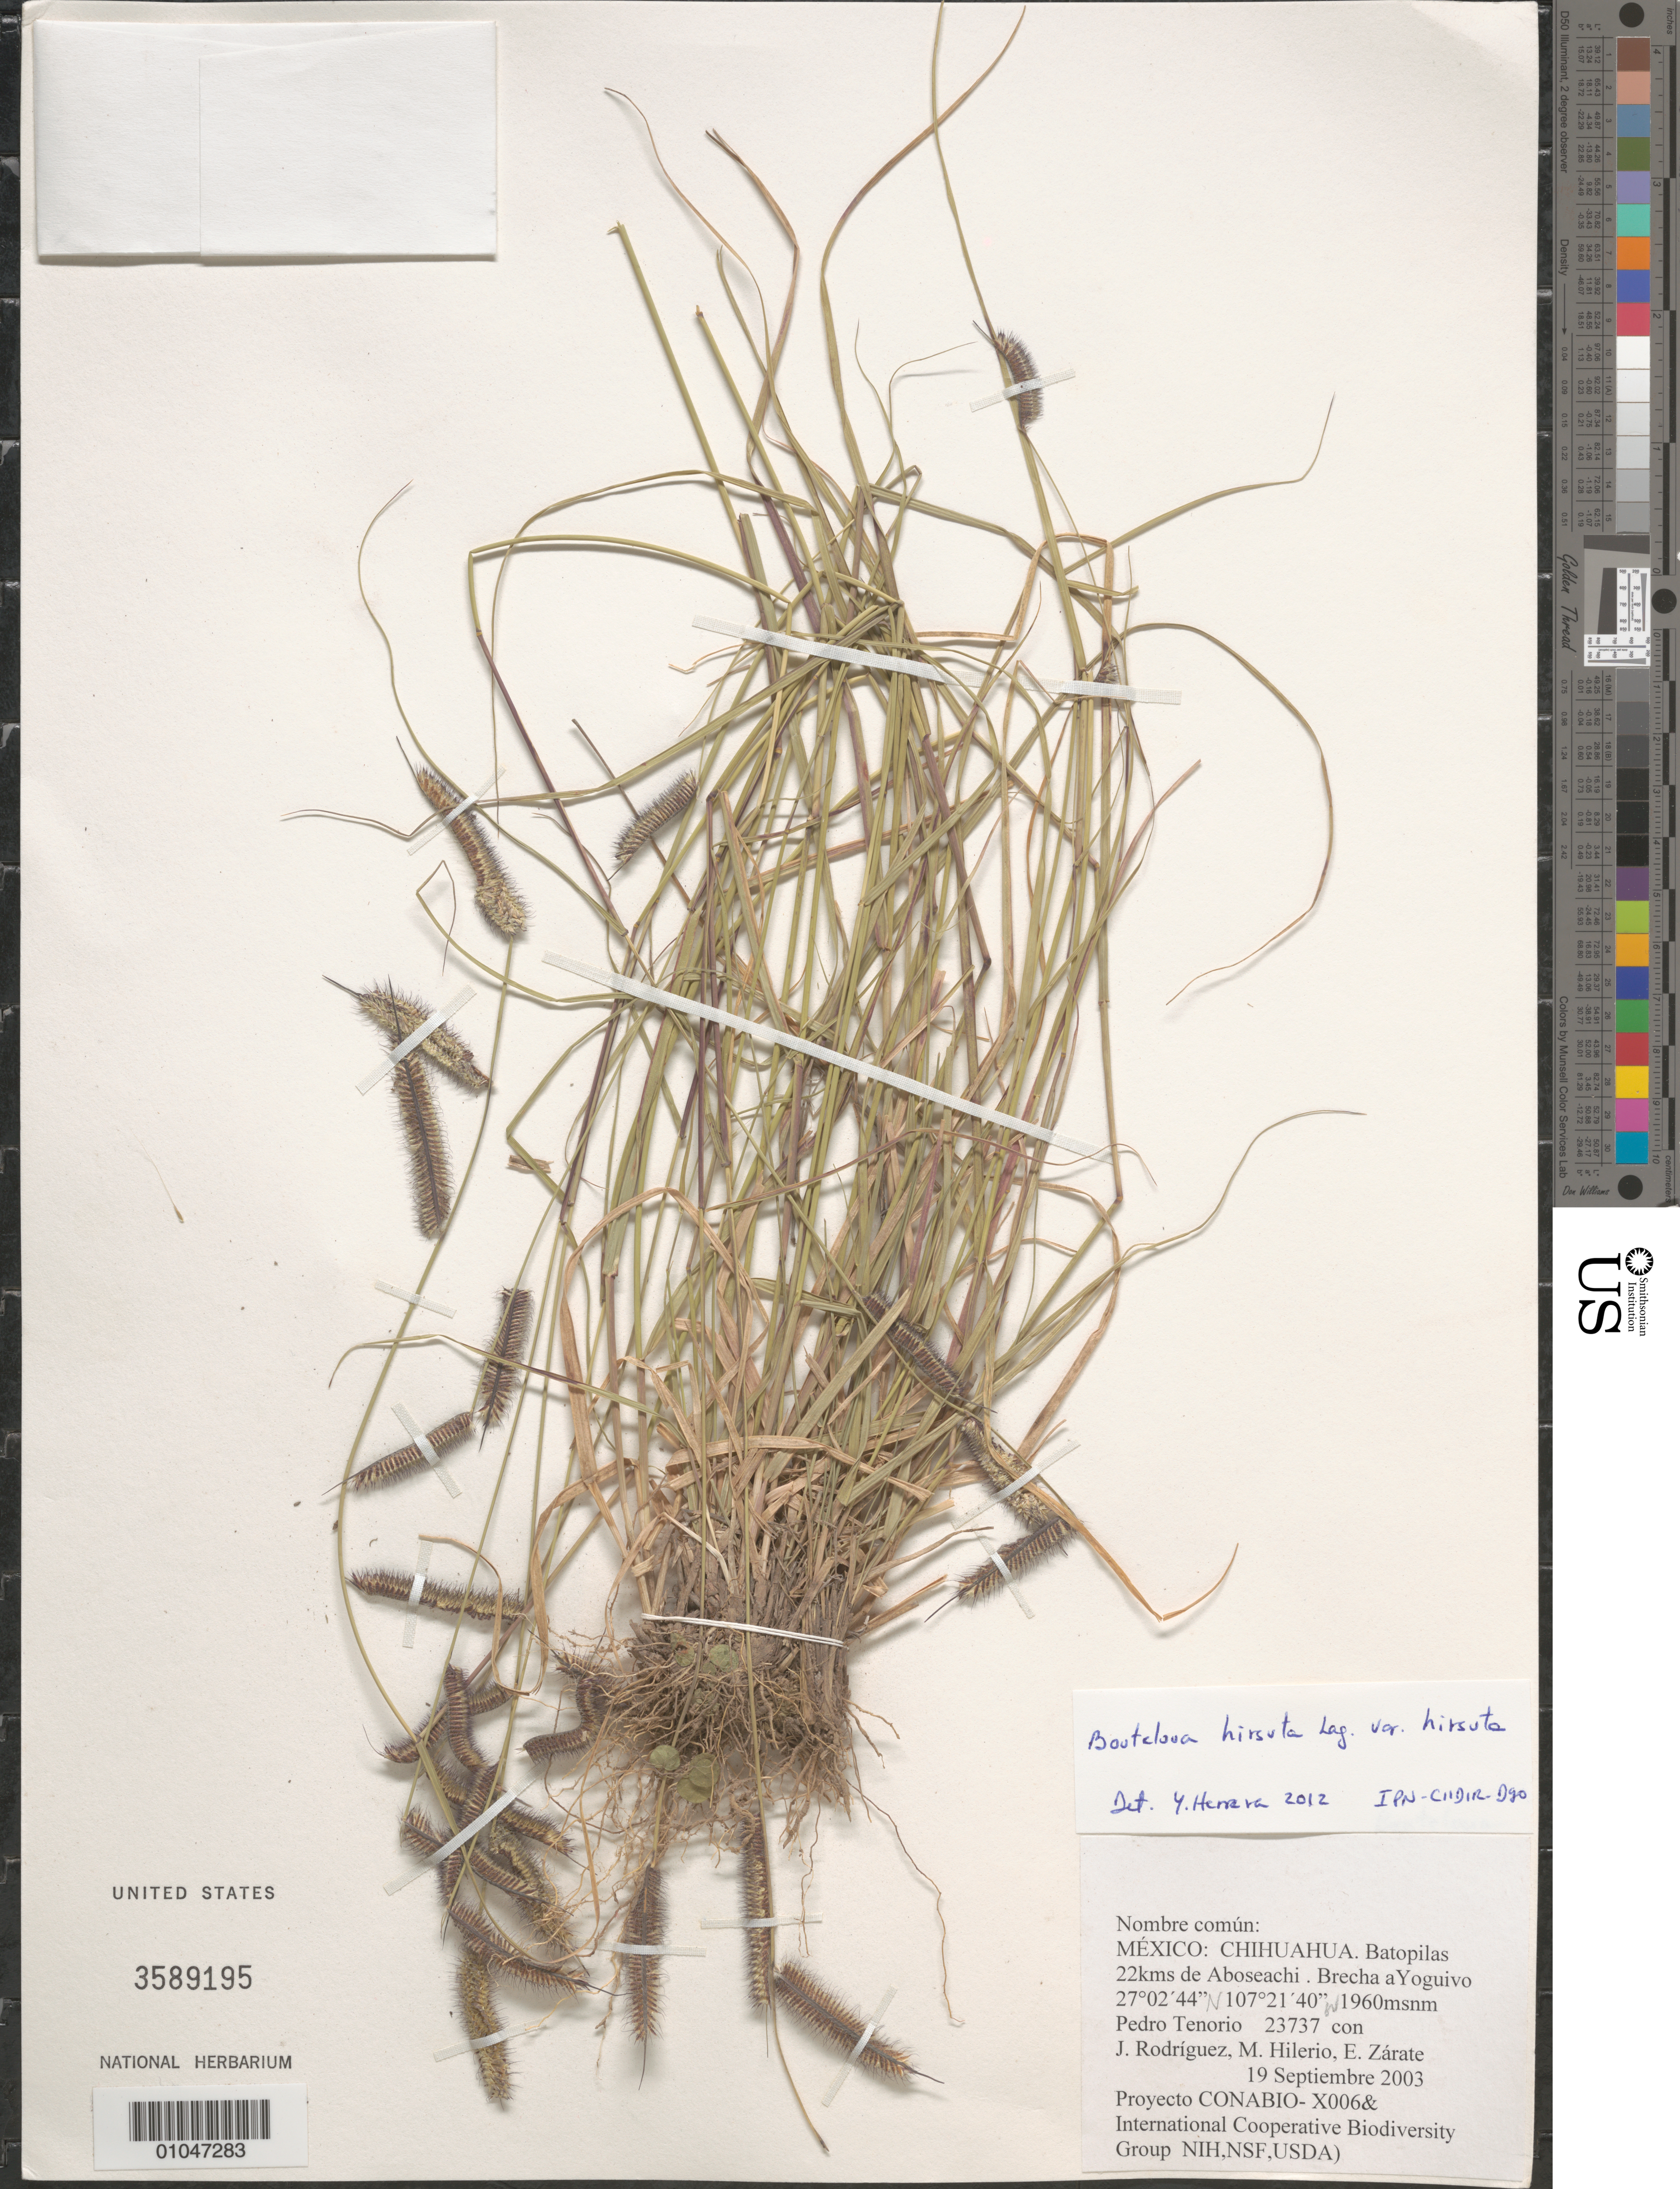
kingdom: Plantae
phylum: Tracheophyta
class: Liliopsida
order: Poales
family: Poaceae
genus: Bouteloua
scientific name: Bouteloua hirsuta var. hirsuta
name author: Lag.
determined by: Herrera Arrieta, Y., (CIIDIR), Instituto Politecnico Nacional (MEXICO)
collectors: P. Tenorio L., J. Rodríguez, M. Hilerio & E. Zárate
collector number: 23737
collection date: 2003-09-19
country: Mexico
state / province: Chihuahua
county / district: Batopilas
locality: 22 kms de Aboseachi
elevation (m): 1960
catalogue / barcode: US 3589195